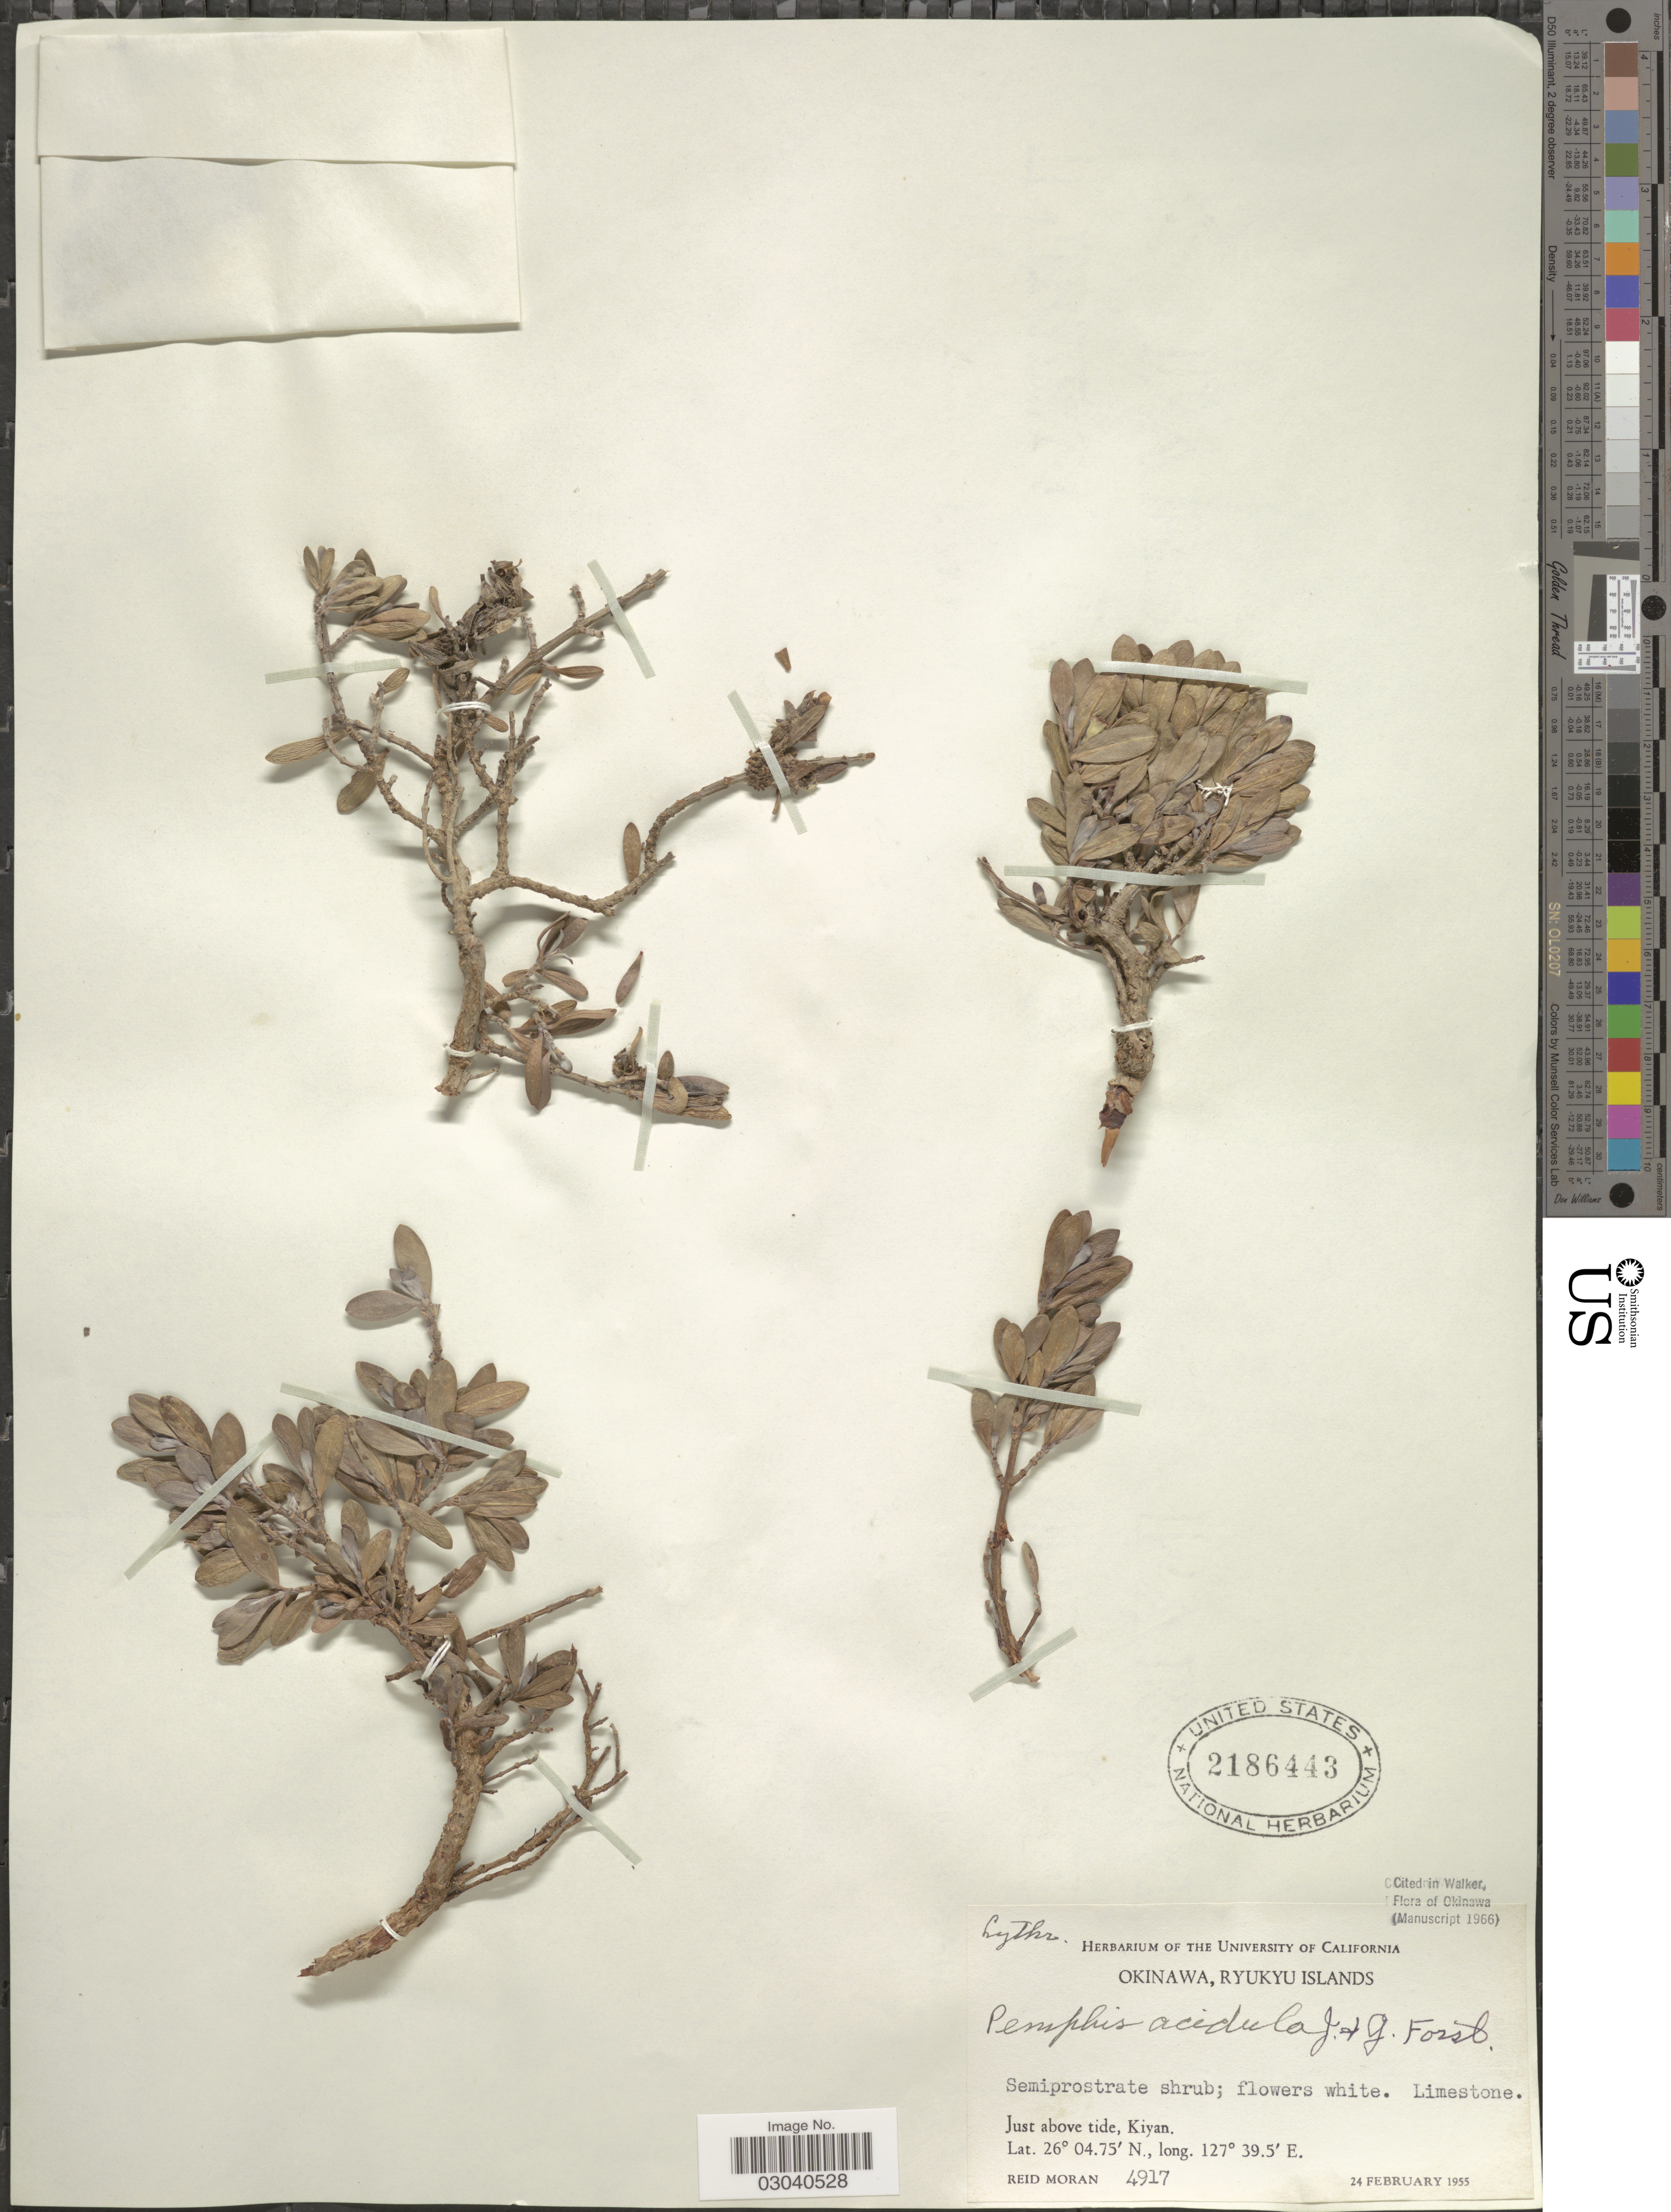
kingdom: Plantae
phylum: Tracheophyta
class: Magnoliopsida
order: Myrtales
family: Lythraceae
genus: Pemphis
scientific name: Pemphis acidula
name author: J.R. Forst. & G. Forst.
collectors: R. Moran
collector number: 4917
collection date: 1955-02-24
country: Japan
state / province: Okinawa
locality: Ryukyu Islands. Just above tide, Kiyan.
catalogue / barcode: US 2186443